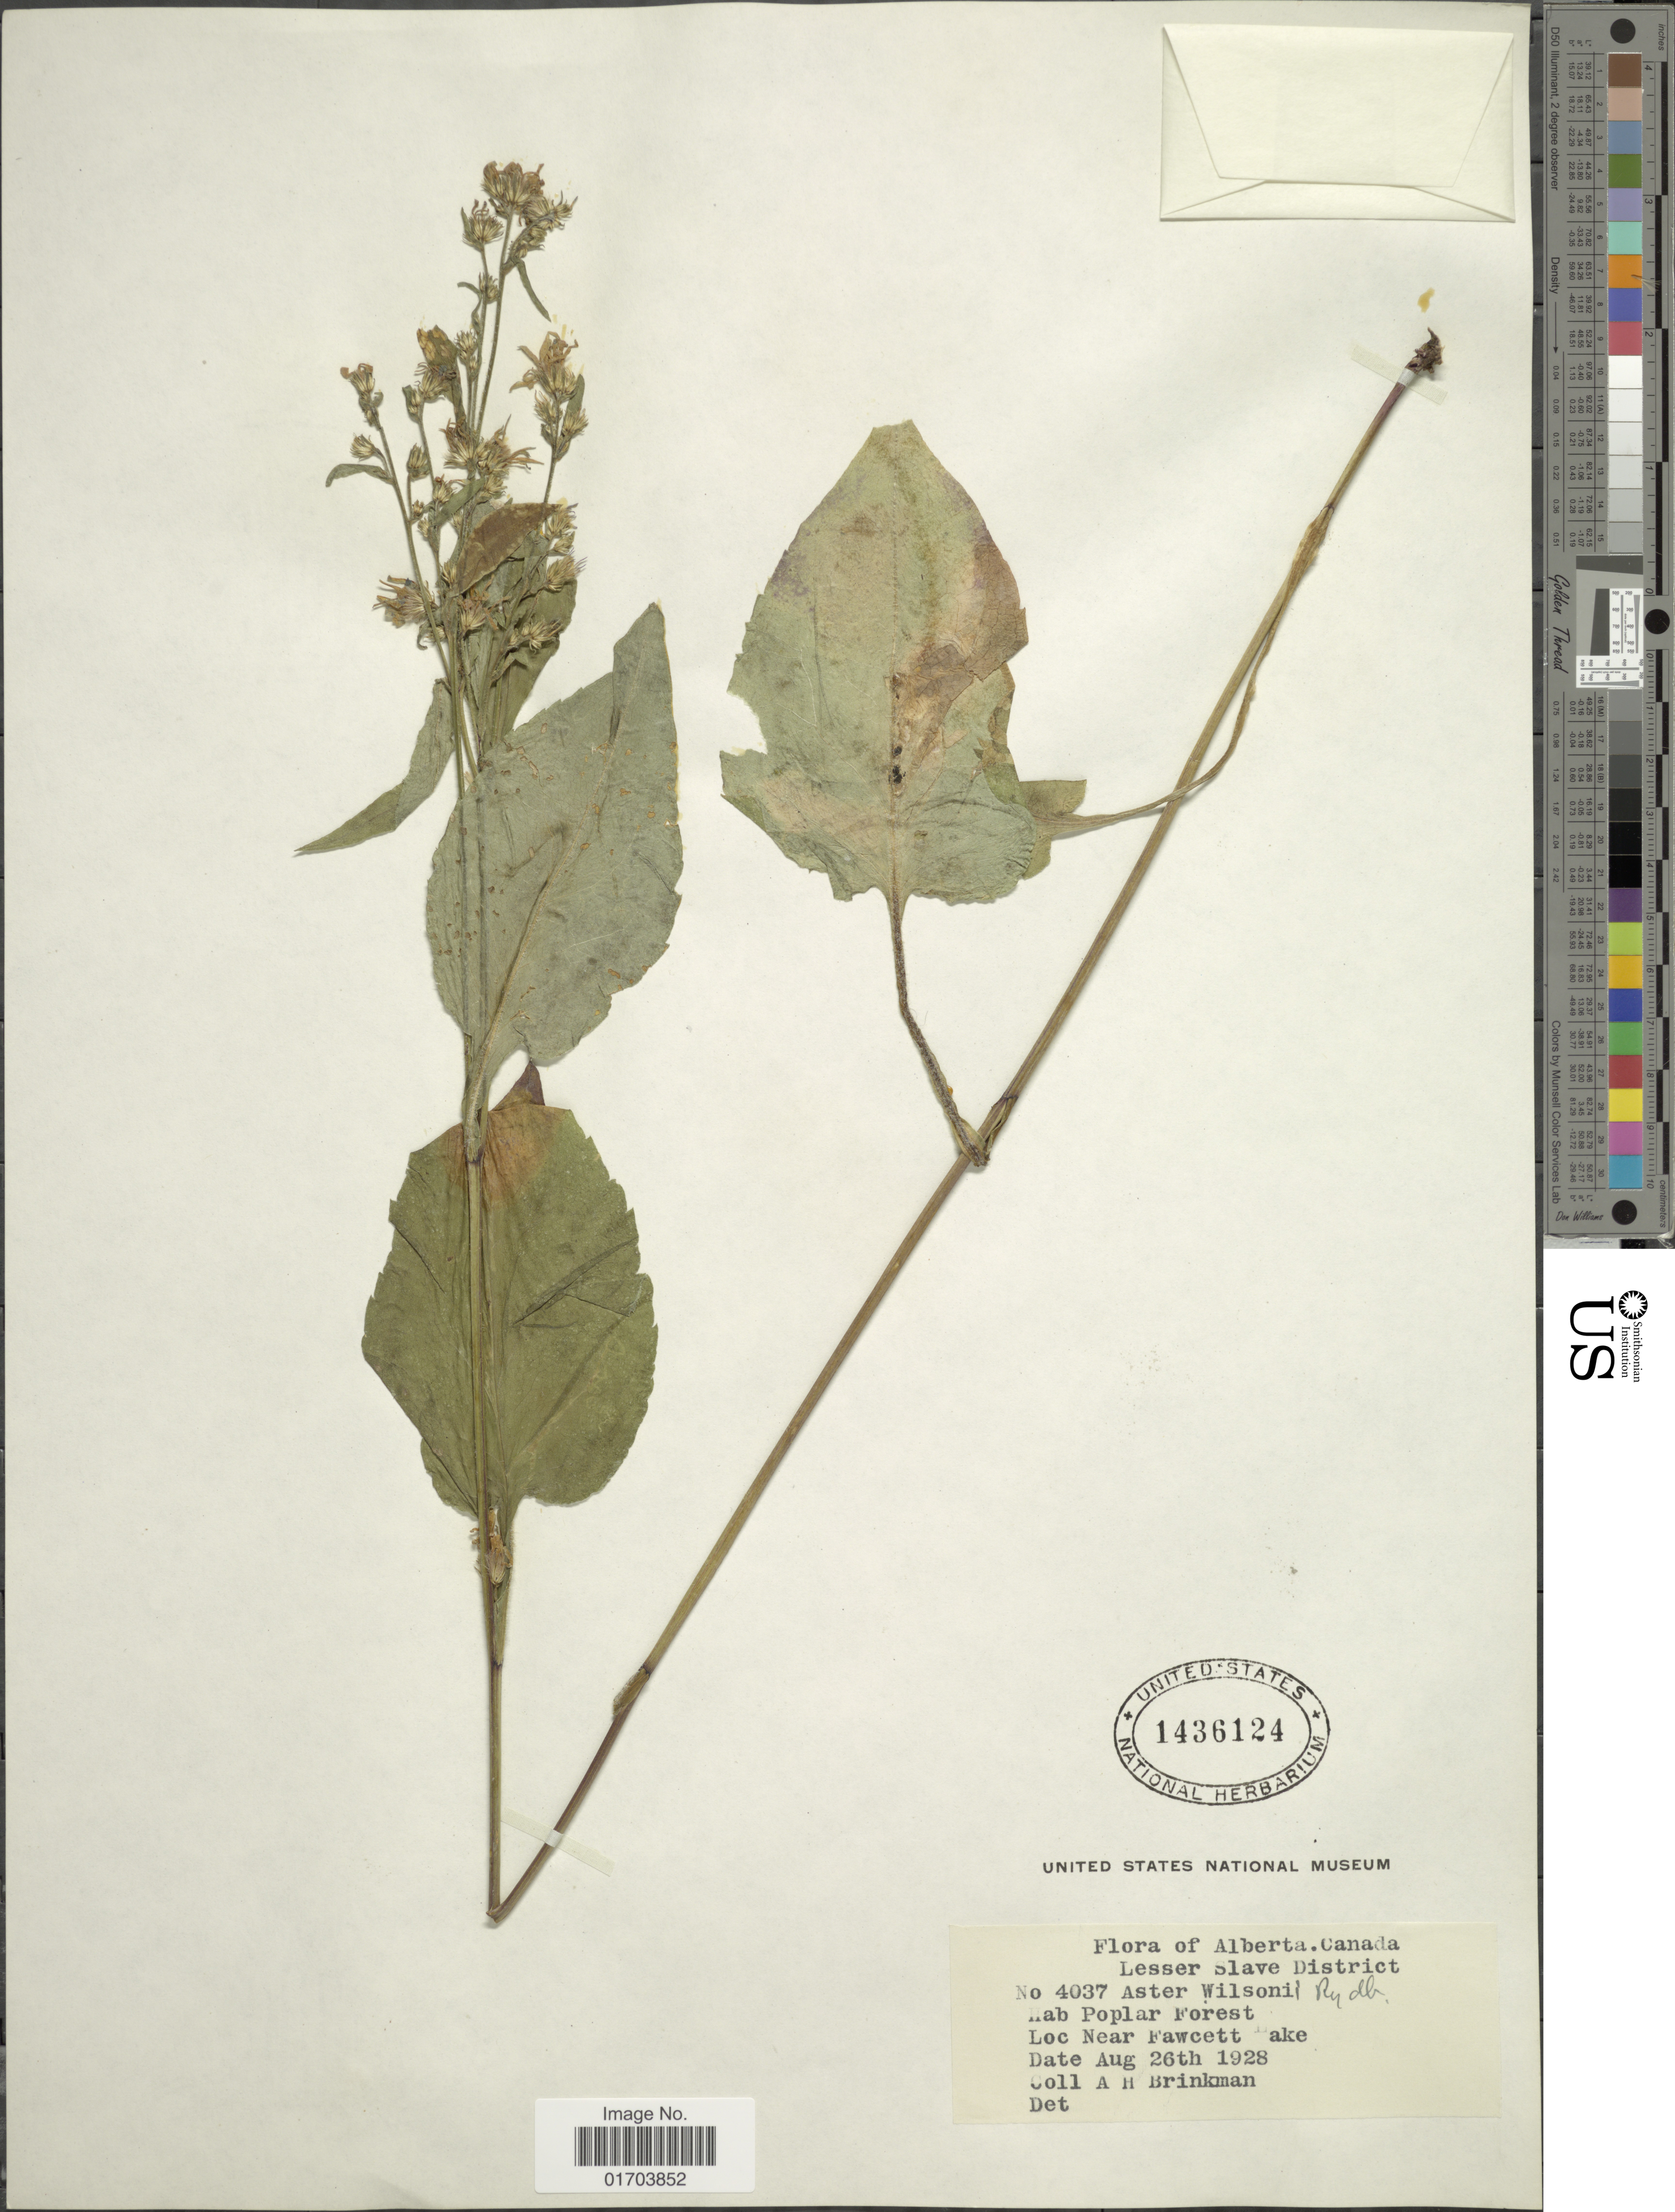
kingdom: Plantae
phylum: Tracheophyta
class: Magnoliopsida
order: Asterales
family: Asteraceae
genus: Symphyotrichum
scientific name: Symphyotrichum ciliolatum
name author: (Lindl.) Á. Löve & D. Löve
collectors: A. Brinkman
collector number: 4037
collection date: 1928-08-26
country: Canada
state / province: Alberta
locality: Lesser Slave District, Near Fawcett Lake, Poplar Forest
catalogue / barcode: US 1436124